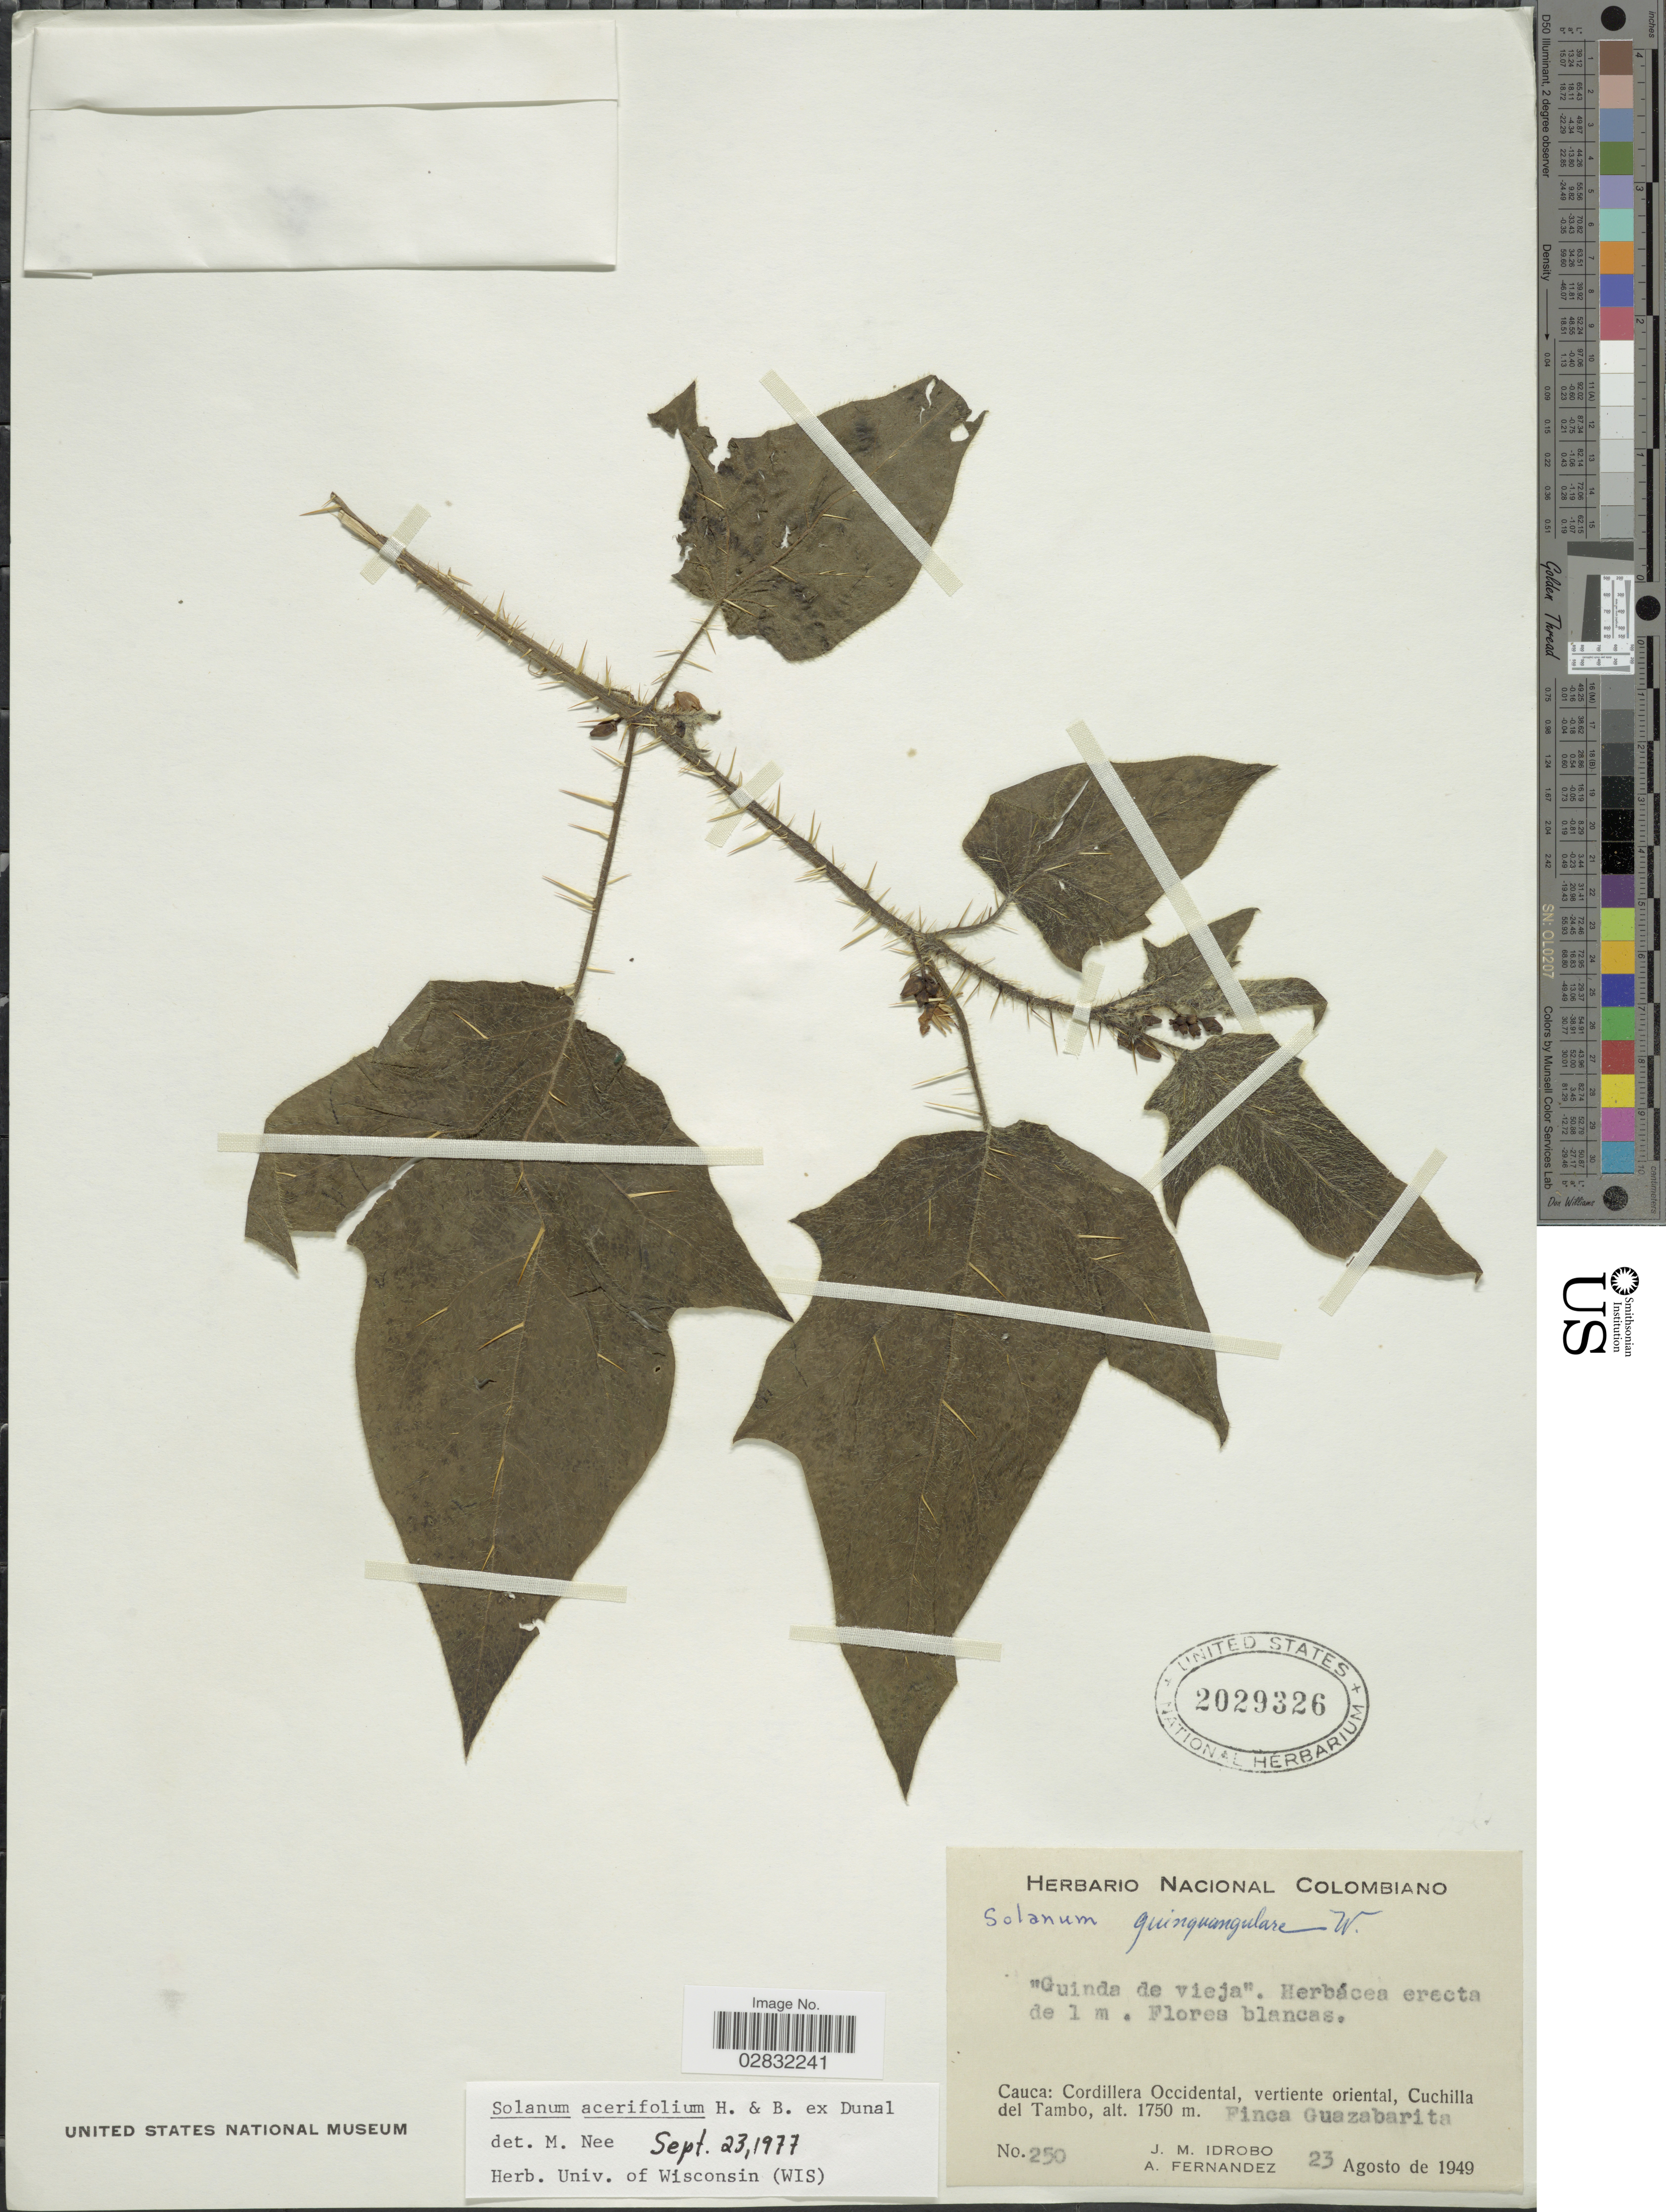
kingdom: Plantae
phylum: Tracheophyta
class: Magnoliopsida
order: Solanales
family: Solanaceae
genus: Solanum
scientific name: Solanum acerifolium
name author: Humb. & Bonpl. ex Dunal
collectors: J. M. Idrobo & A. Fernandez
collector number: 250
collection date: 1949-08-23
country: Colombia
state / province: Cauca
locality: Cauca: Cordillera Occidental, vertiente oriental, Cuchilla del Tambo, Finca Guazabarita.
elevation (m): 1750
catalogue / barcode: US 2029326